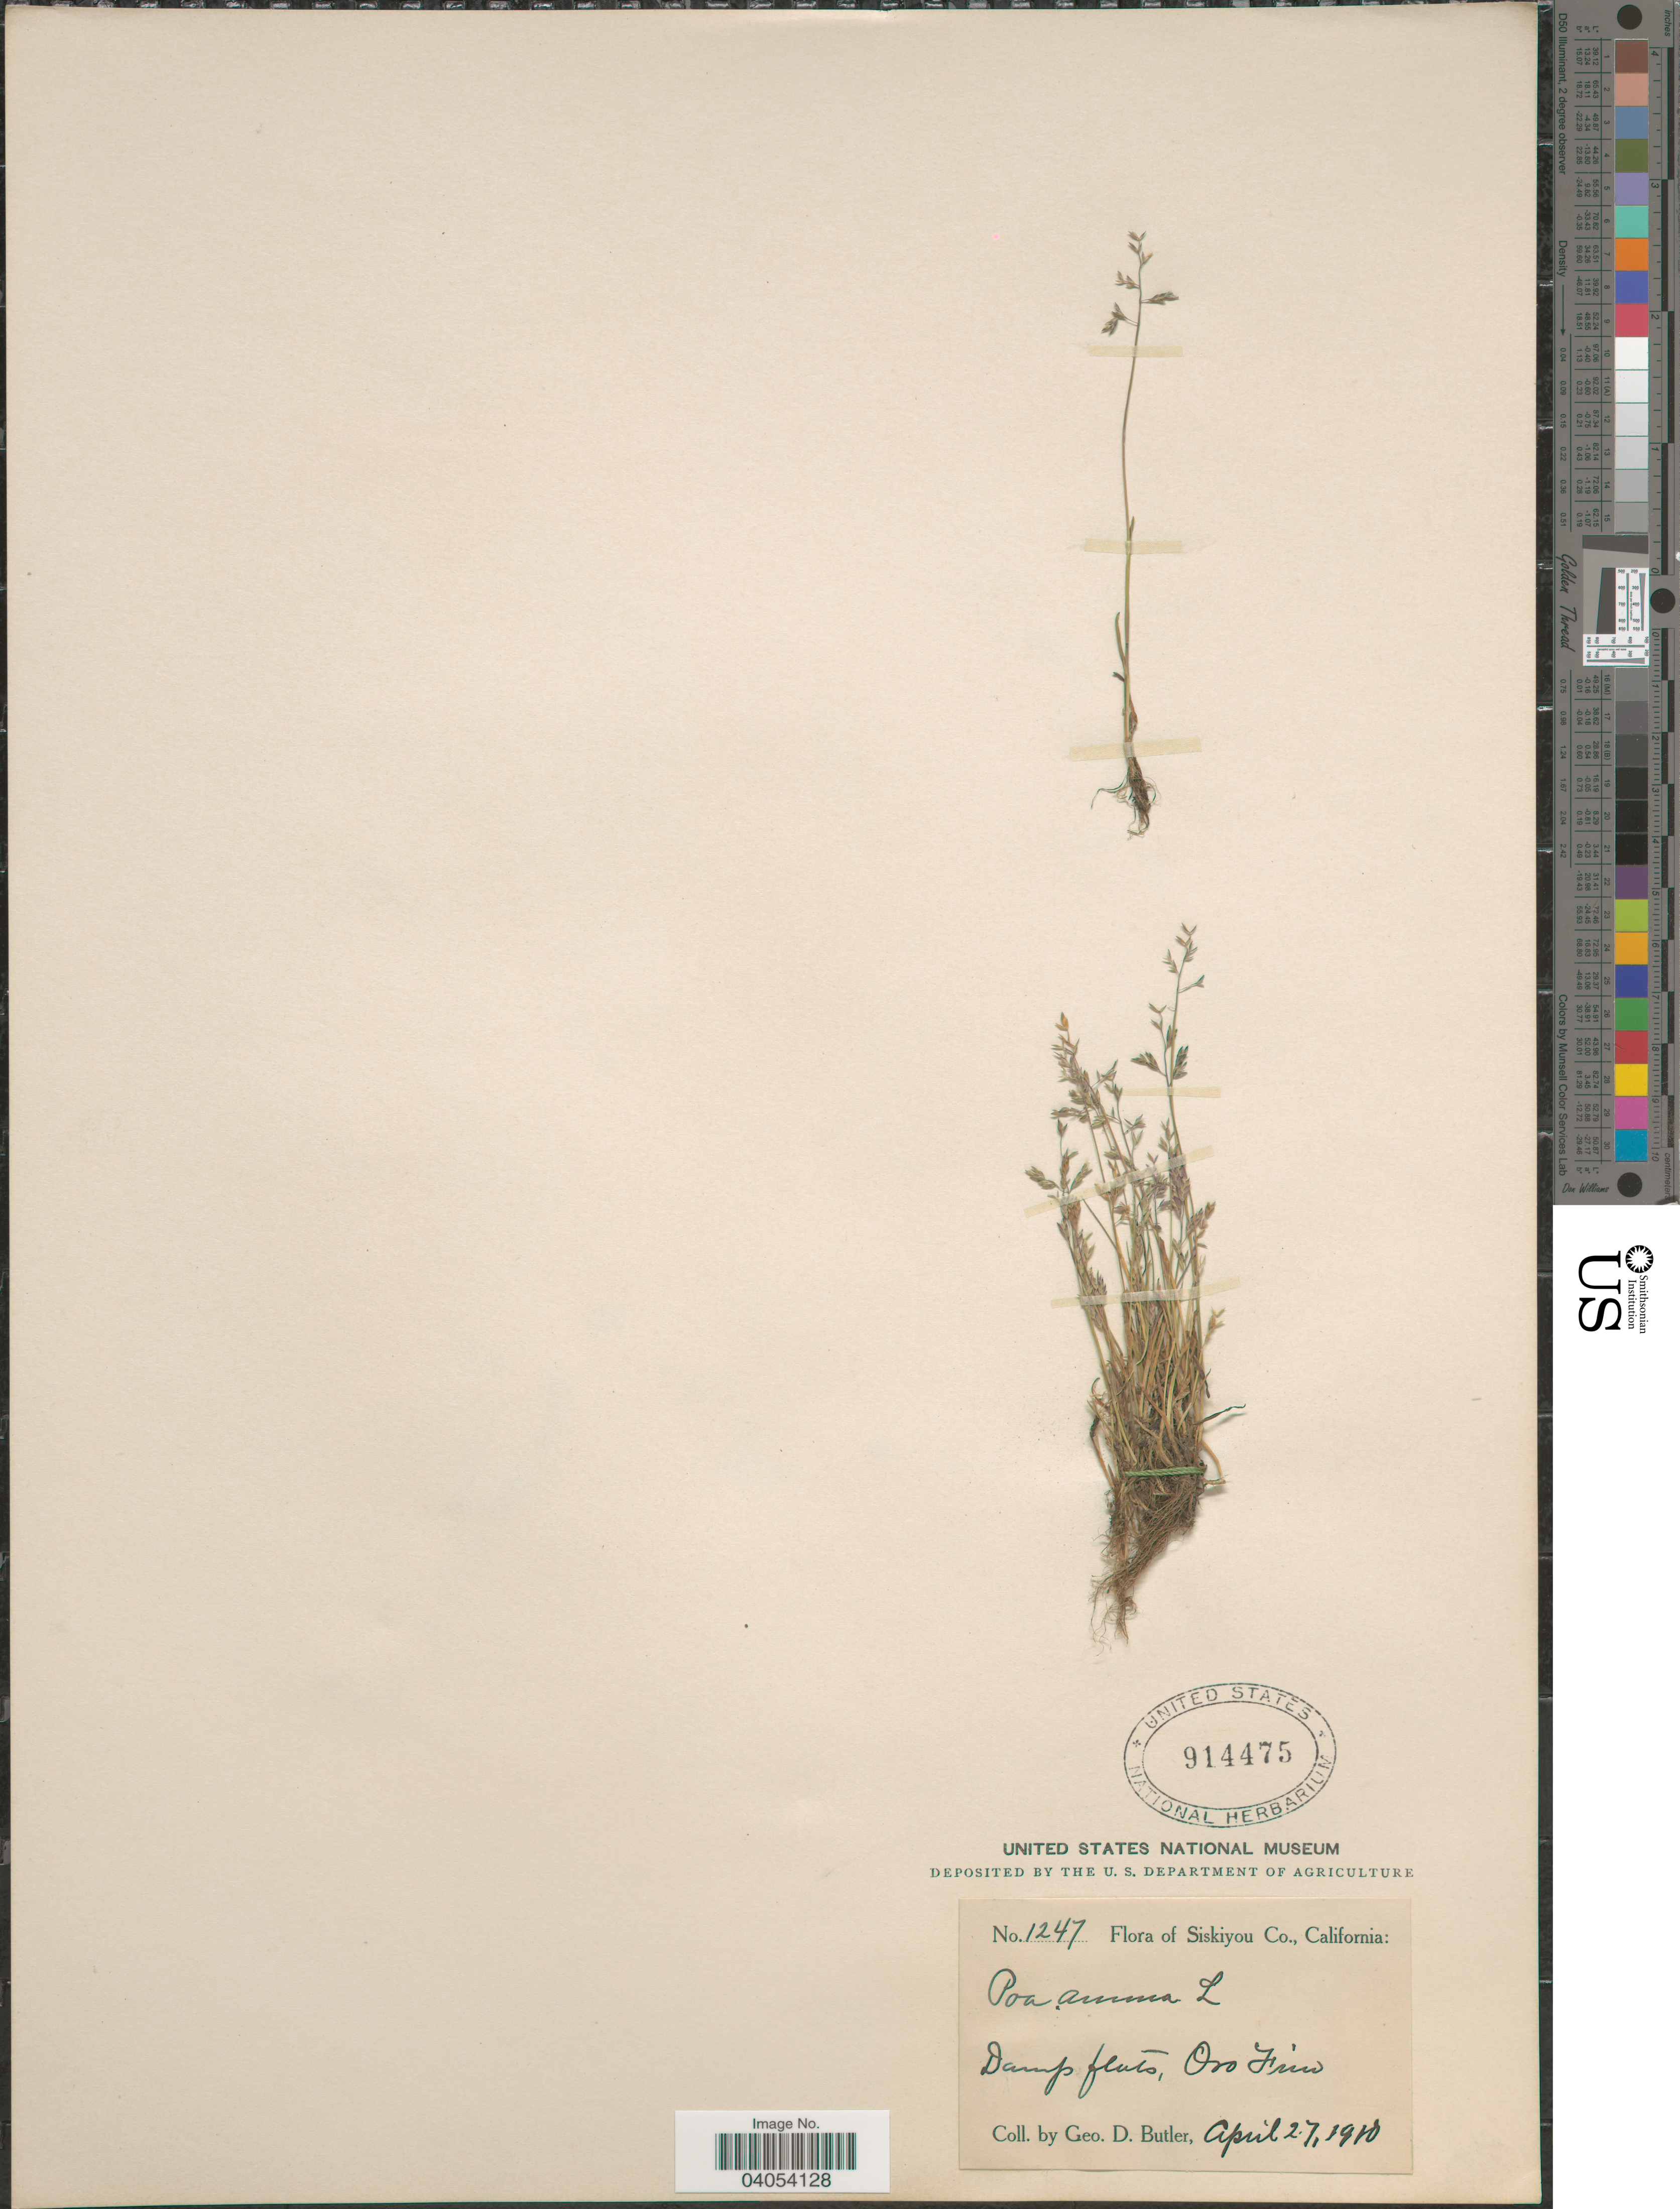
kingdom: Plantae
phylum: Tracheophyta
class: Liliopsida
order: Poales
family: Poaceae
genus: Poa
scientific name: Poa annua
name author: L.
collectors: G. D. Butler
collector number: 1247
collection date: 1910-04-27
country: United States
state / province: California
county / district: Siskiyou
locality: Siskiyou Co. Damp flats, Oro Fino.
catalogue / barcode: US 914475